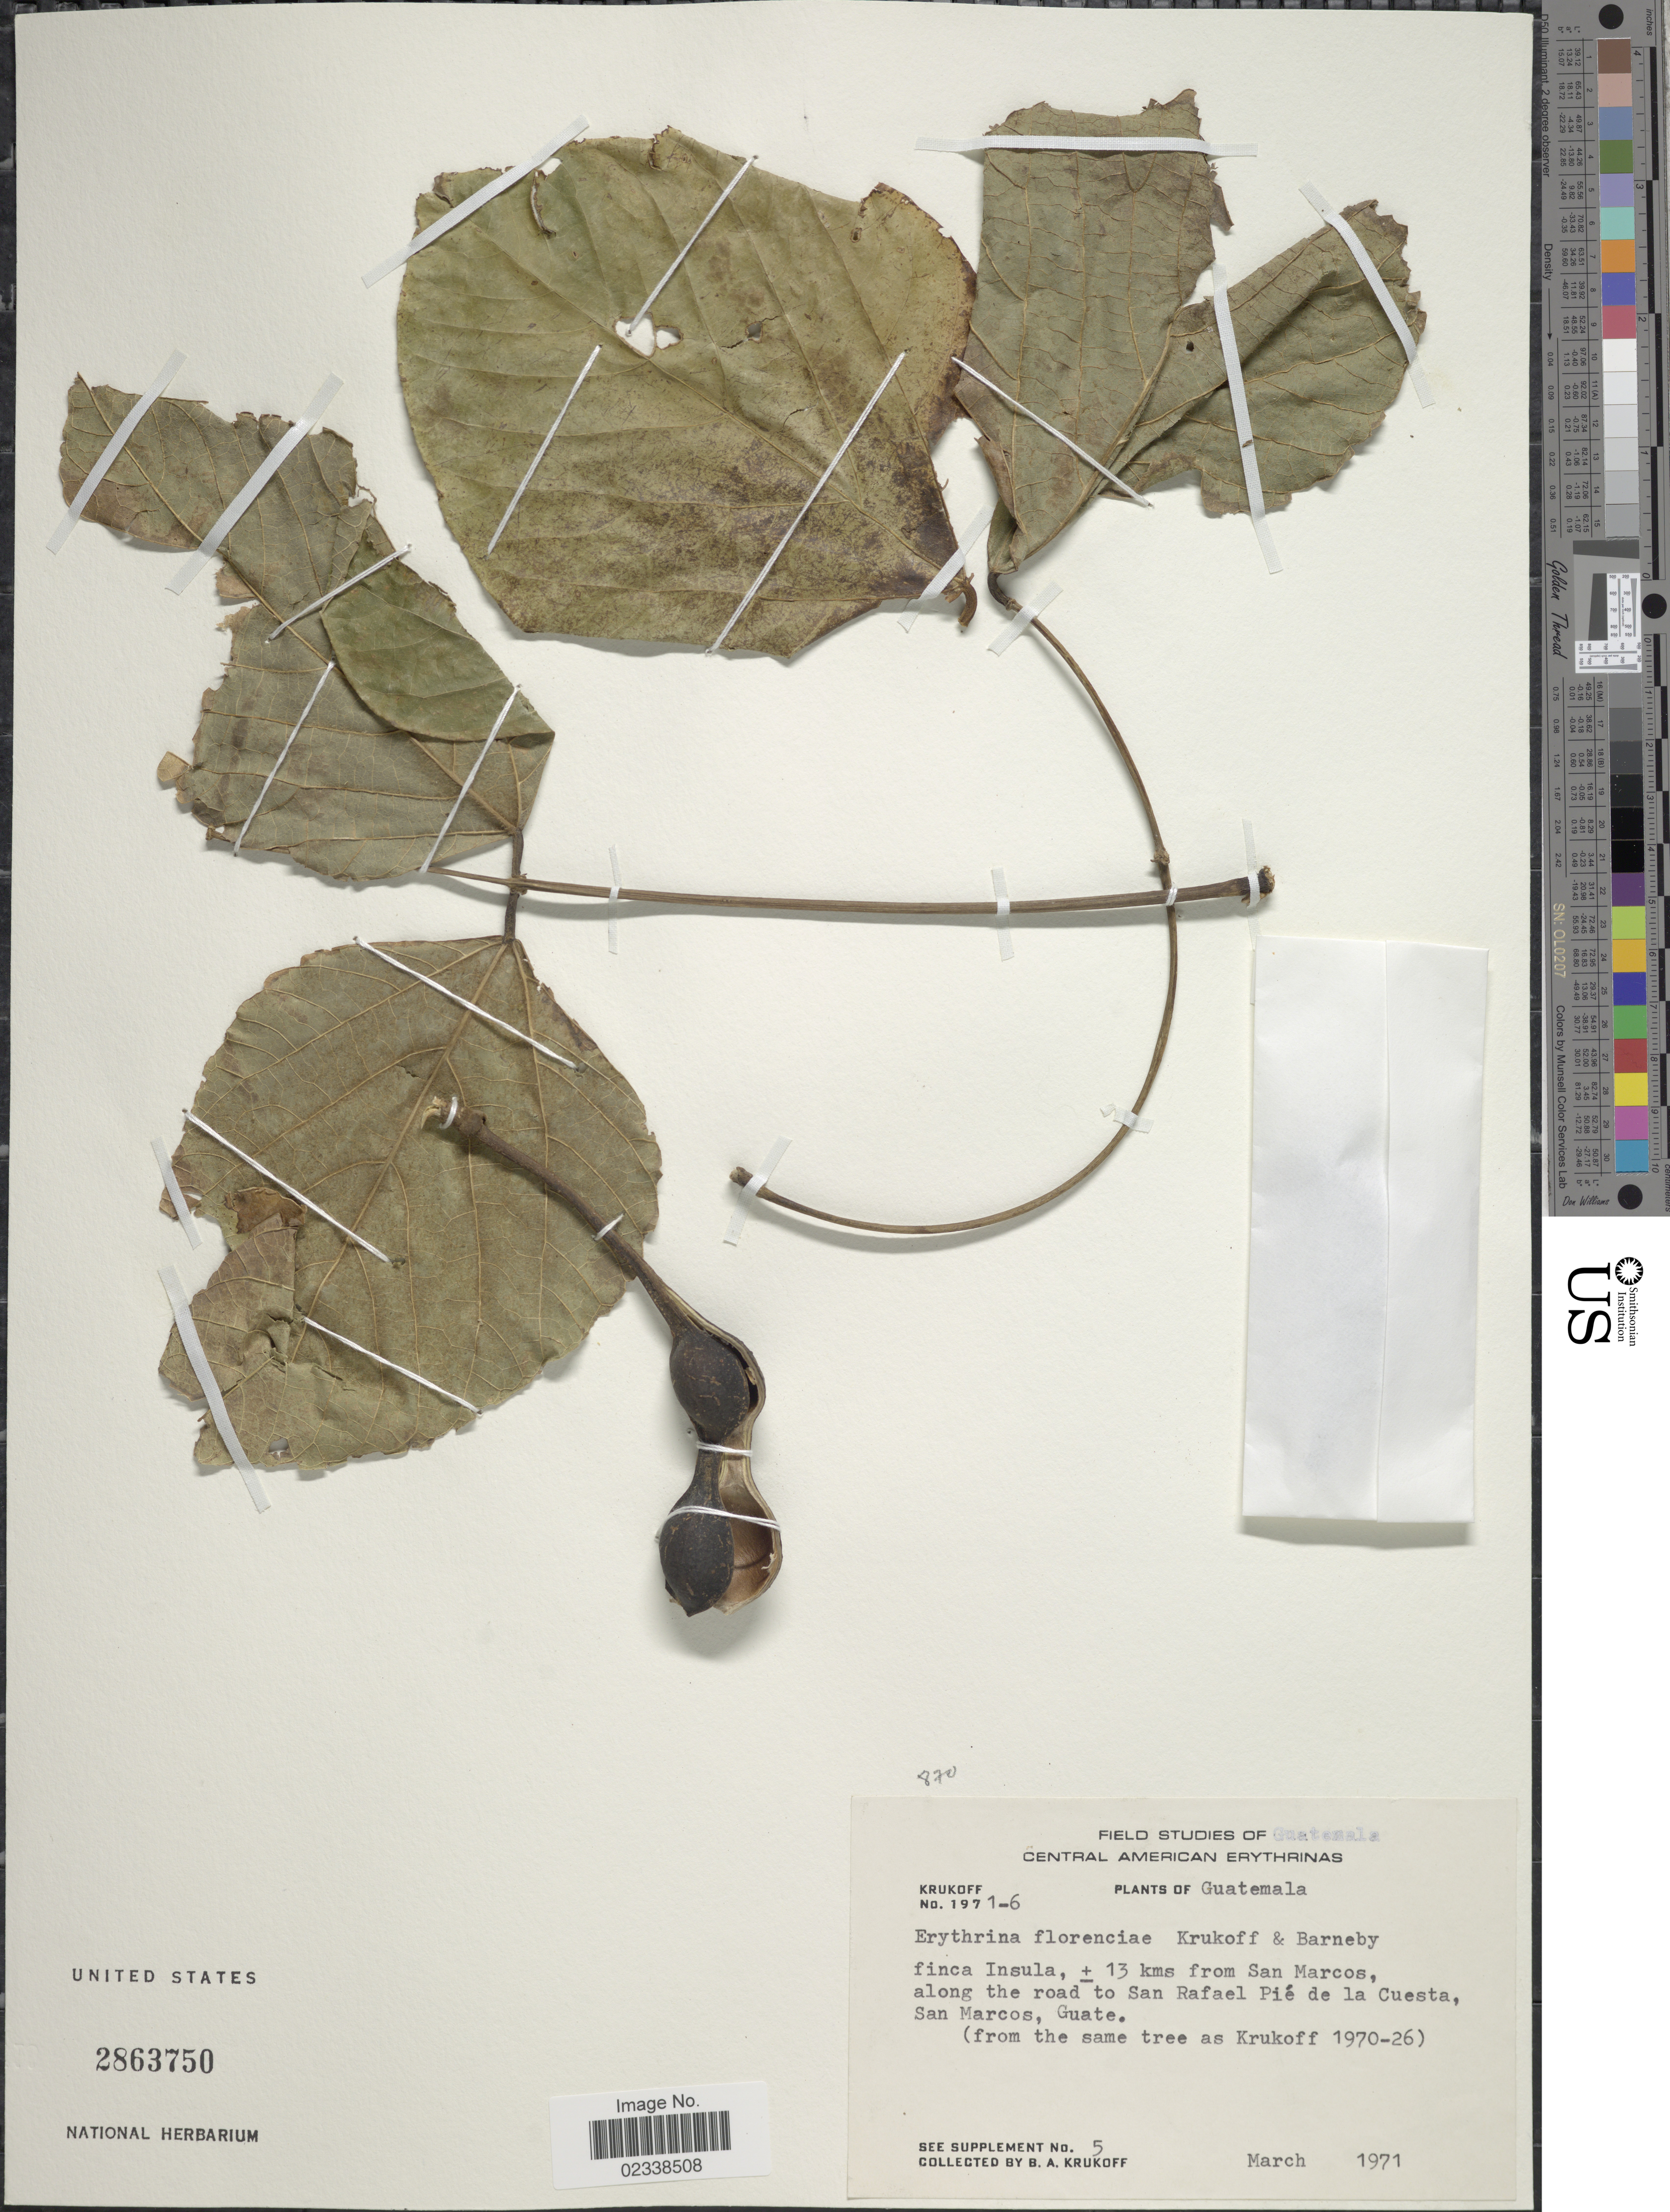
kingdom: Plantae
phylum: Tracheophyta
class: Magnoliopsida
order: Fabales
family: Fabaceae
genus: Erythrina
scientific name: Erythrina folkersii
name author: Krukoff & Moldenke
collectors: B. A. Krukoff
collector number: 1971-6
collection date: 1971-03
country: Guatemala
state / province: San Marcos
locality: Finca Insula, +/- 13 kms from San Marcos, along the road to San Rafael Pie de la Cuesta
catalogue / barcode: US 2863750